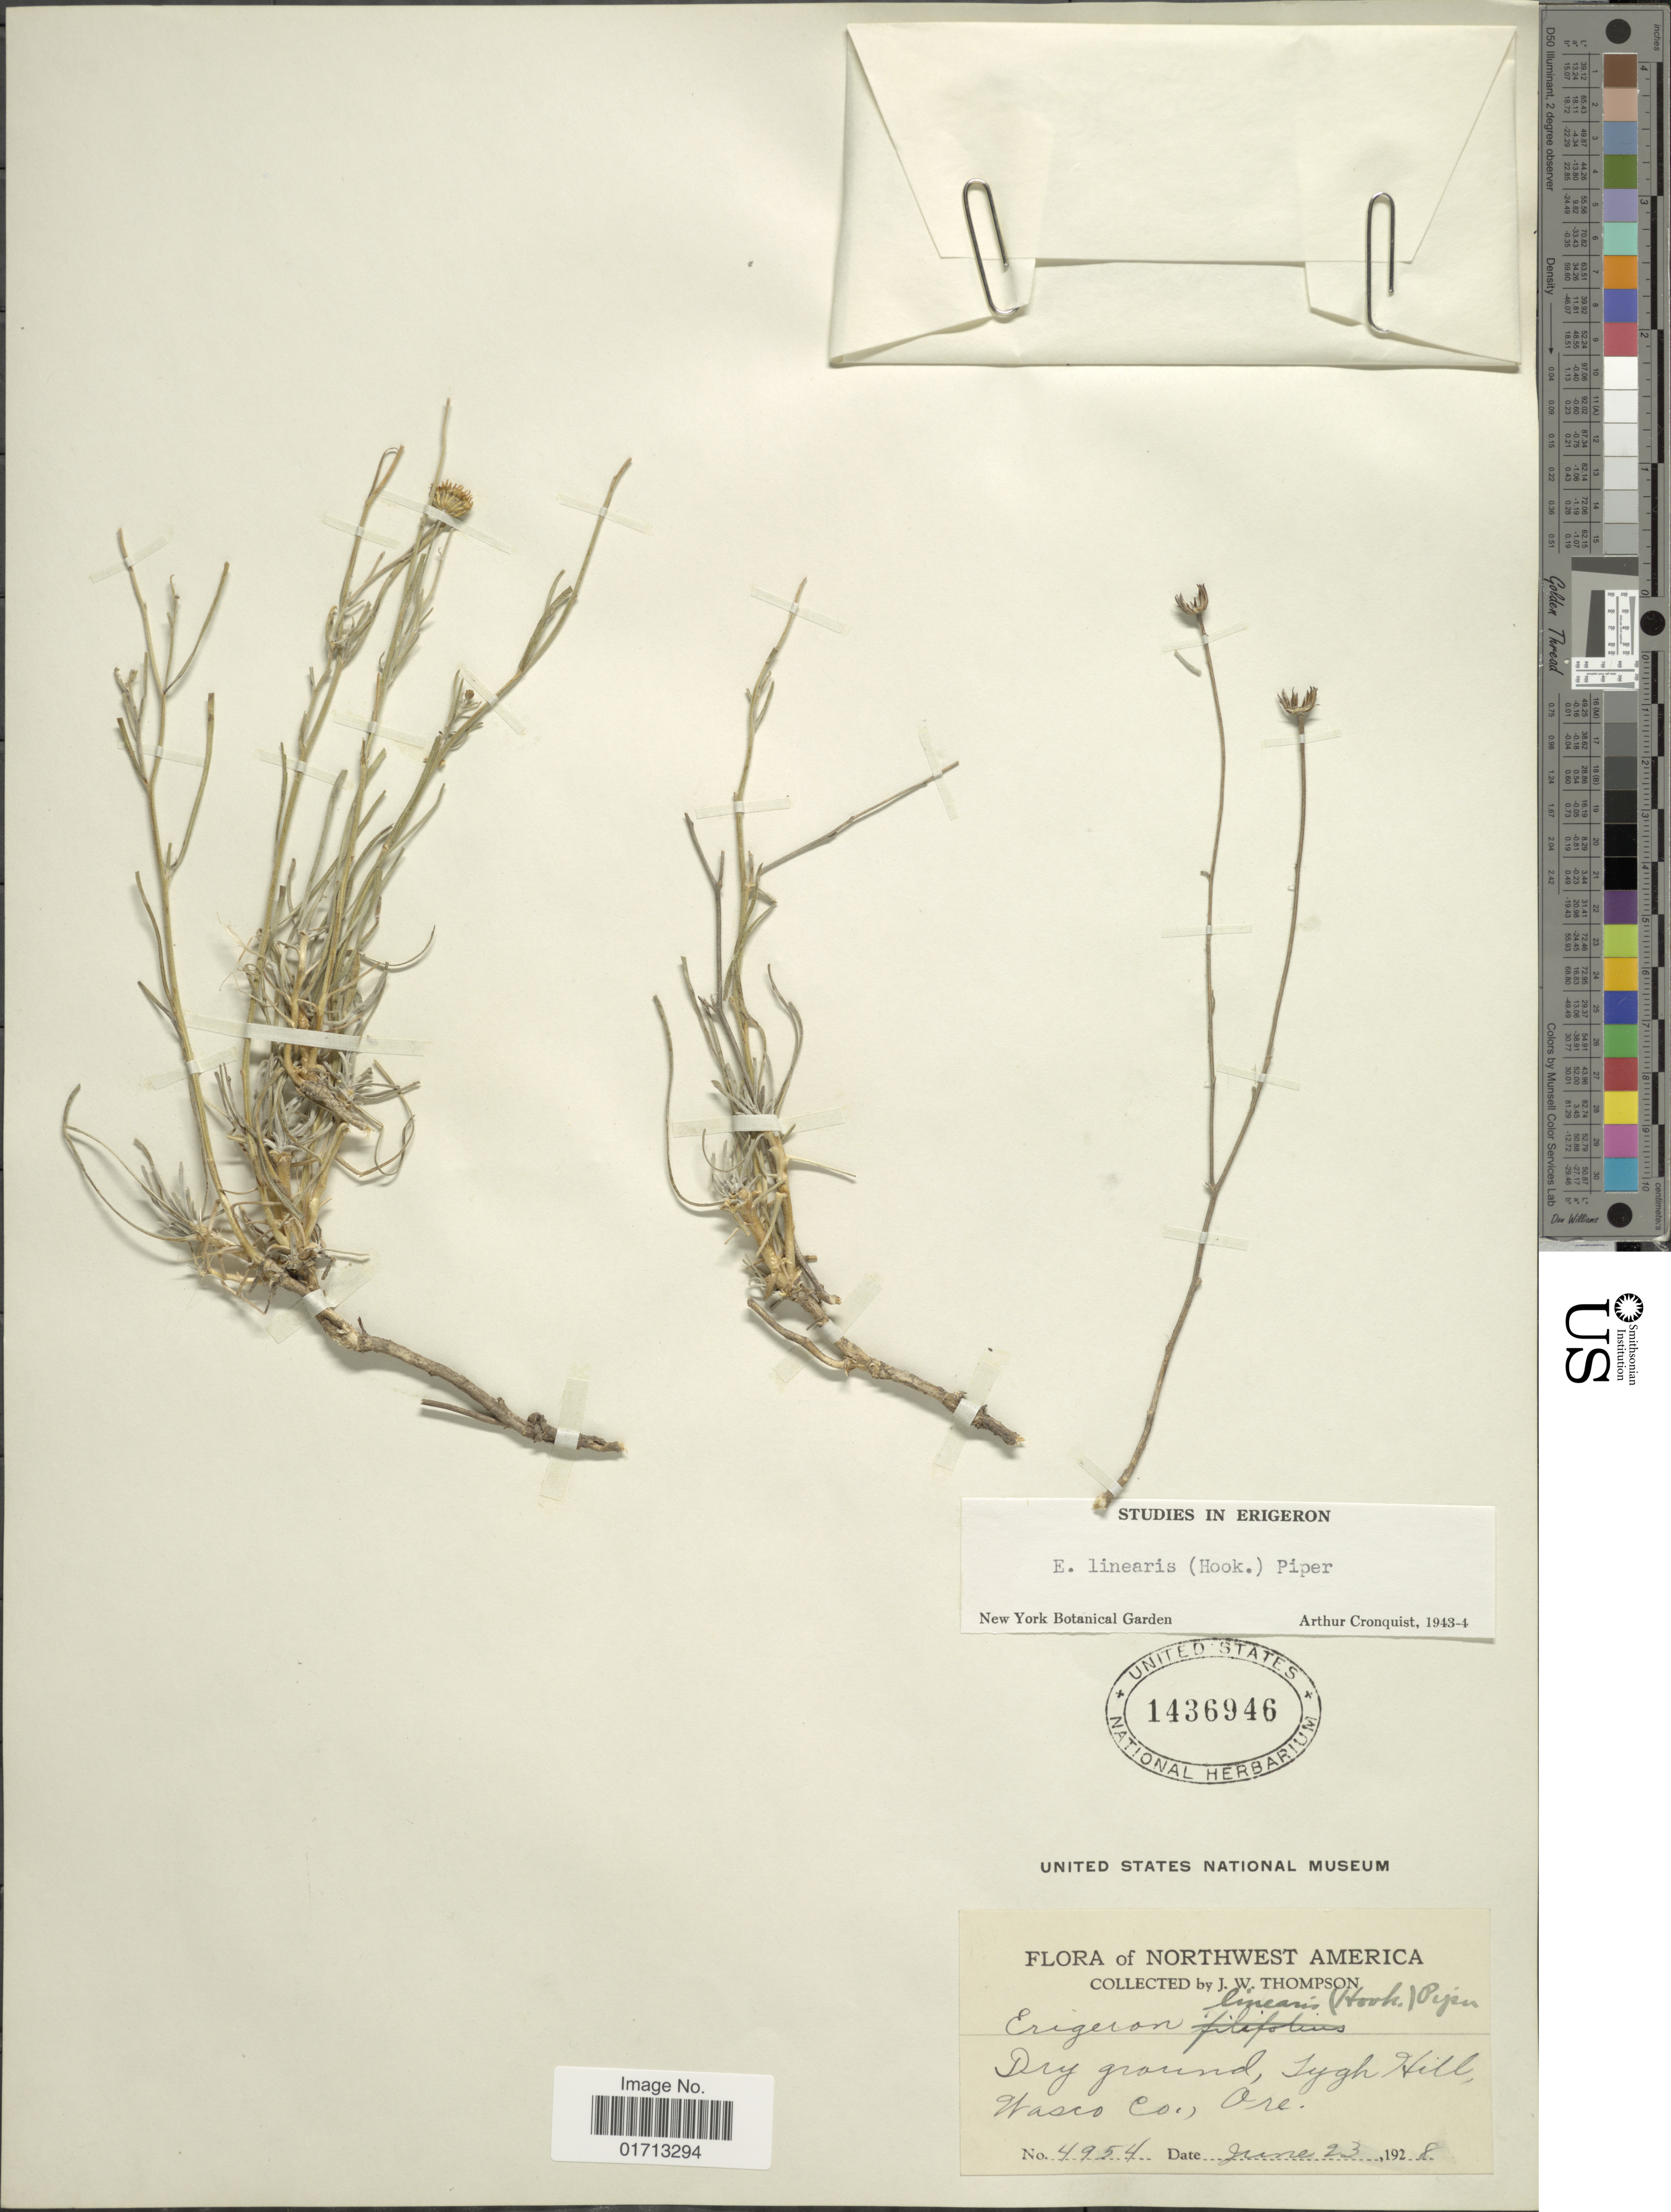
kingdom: Plantae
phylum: Tracheophyta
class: Magnoliopsida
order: Asterales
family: Asteraceae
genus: Erigeron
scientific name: Erigeron linearis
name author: (Hook.) Piper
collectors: J. W. Thompson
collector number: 4954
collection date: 1928-06-23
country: United States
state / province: Oregon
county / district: Wasco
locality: Northwest America. Tygh Hill, Wasco Co.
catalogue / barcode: US 1436946